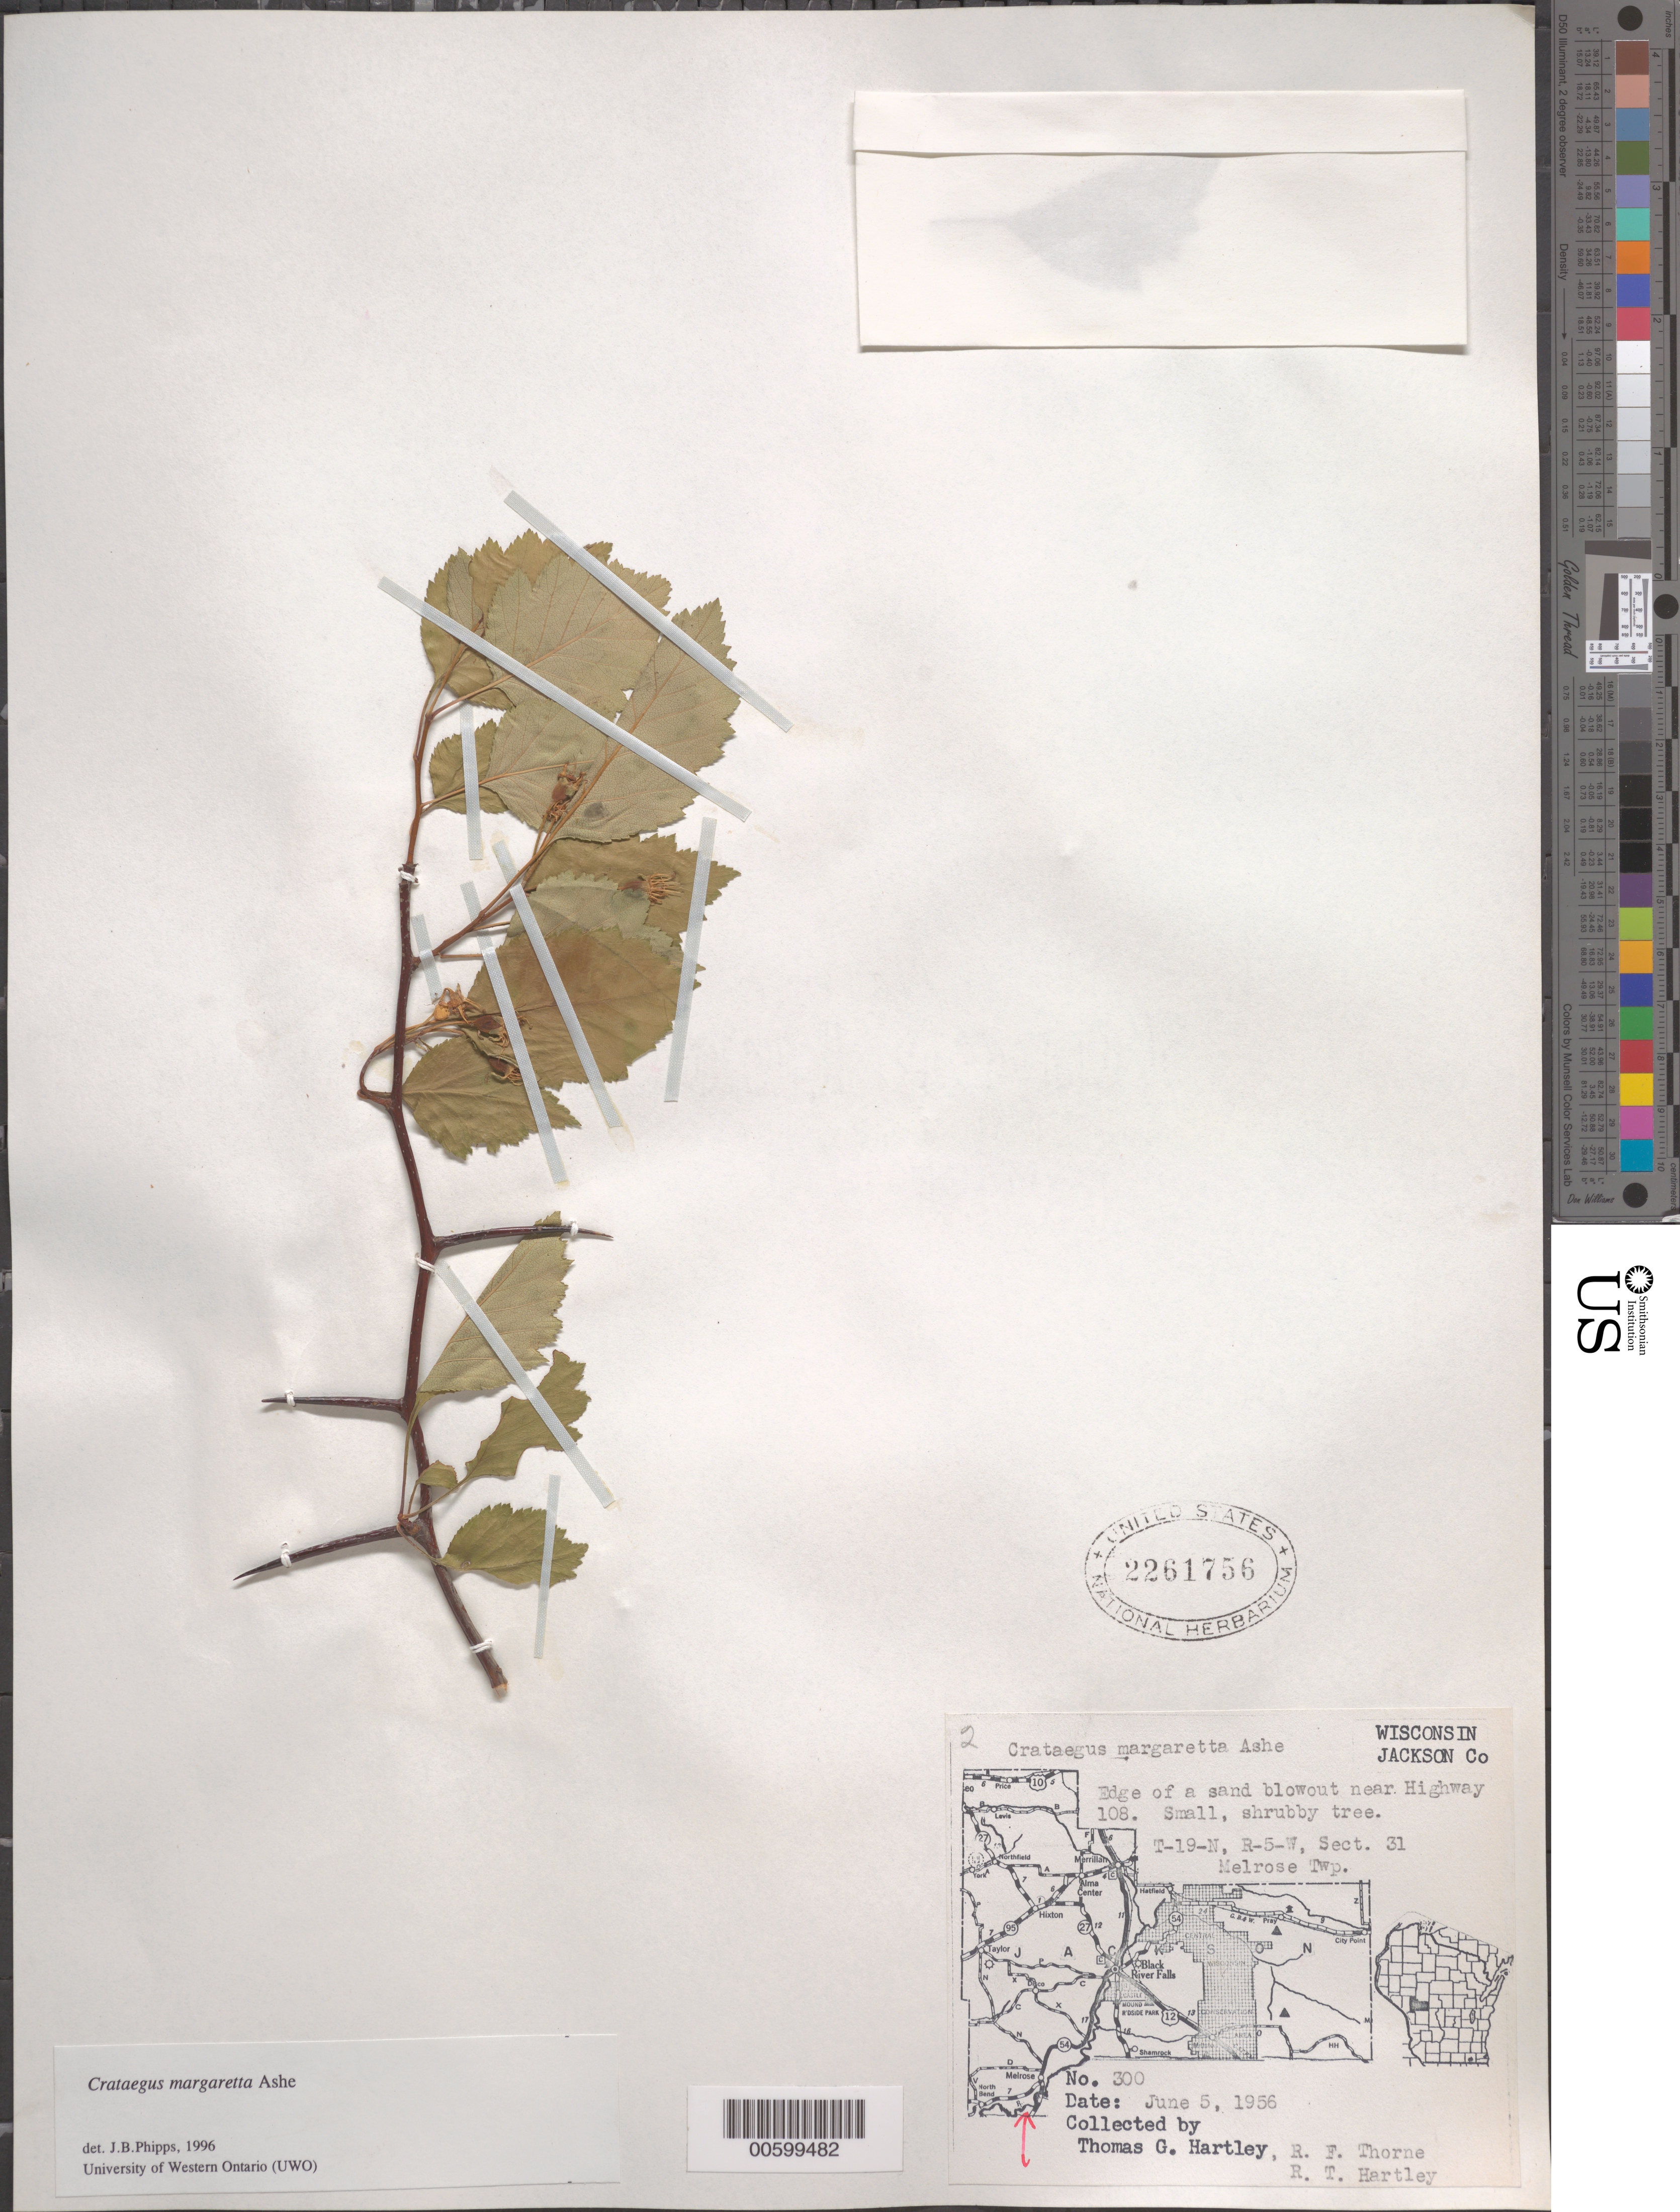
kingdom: Plantae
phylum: Tracheophyta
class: Magnoliopsida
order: Rosales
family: Rosaceae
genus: Crataegus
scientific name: Crataegus margarettae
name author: Ashe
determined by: Phipps, James B., (UWO), University of Western Ontario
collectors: T. B. Hartley, R. F. Thorne & R. T. Hartley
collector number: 300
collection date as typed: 05 Jun 1956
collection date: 1956-06-05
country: United States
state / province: Wisconsin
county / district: Jackson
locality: Edge of a sand blowout near Hwy 108. T-19-N, R-5-W, Sect. 31, Melrose Twp.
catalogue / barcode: US 2261756